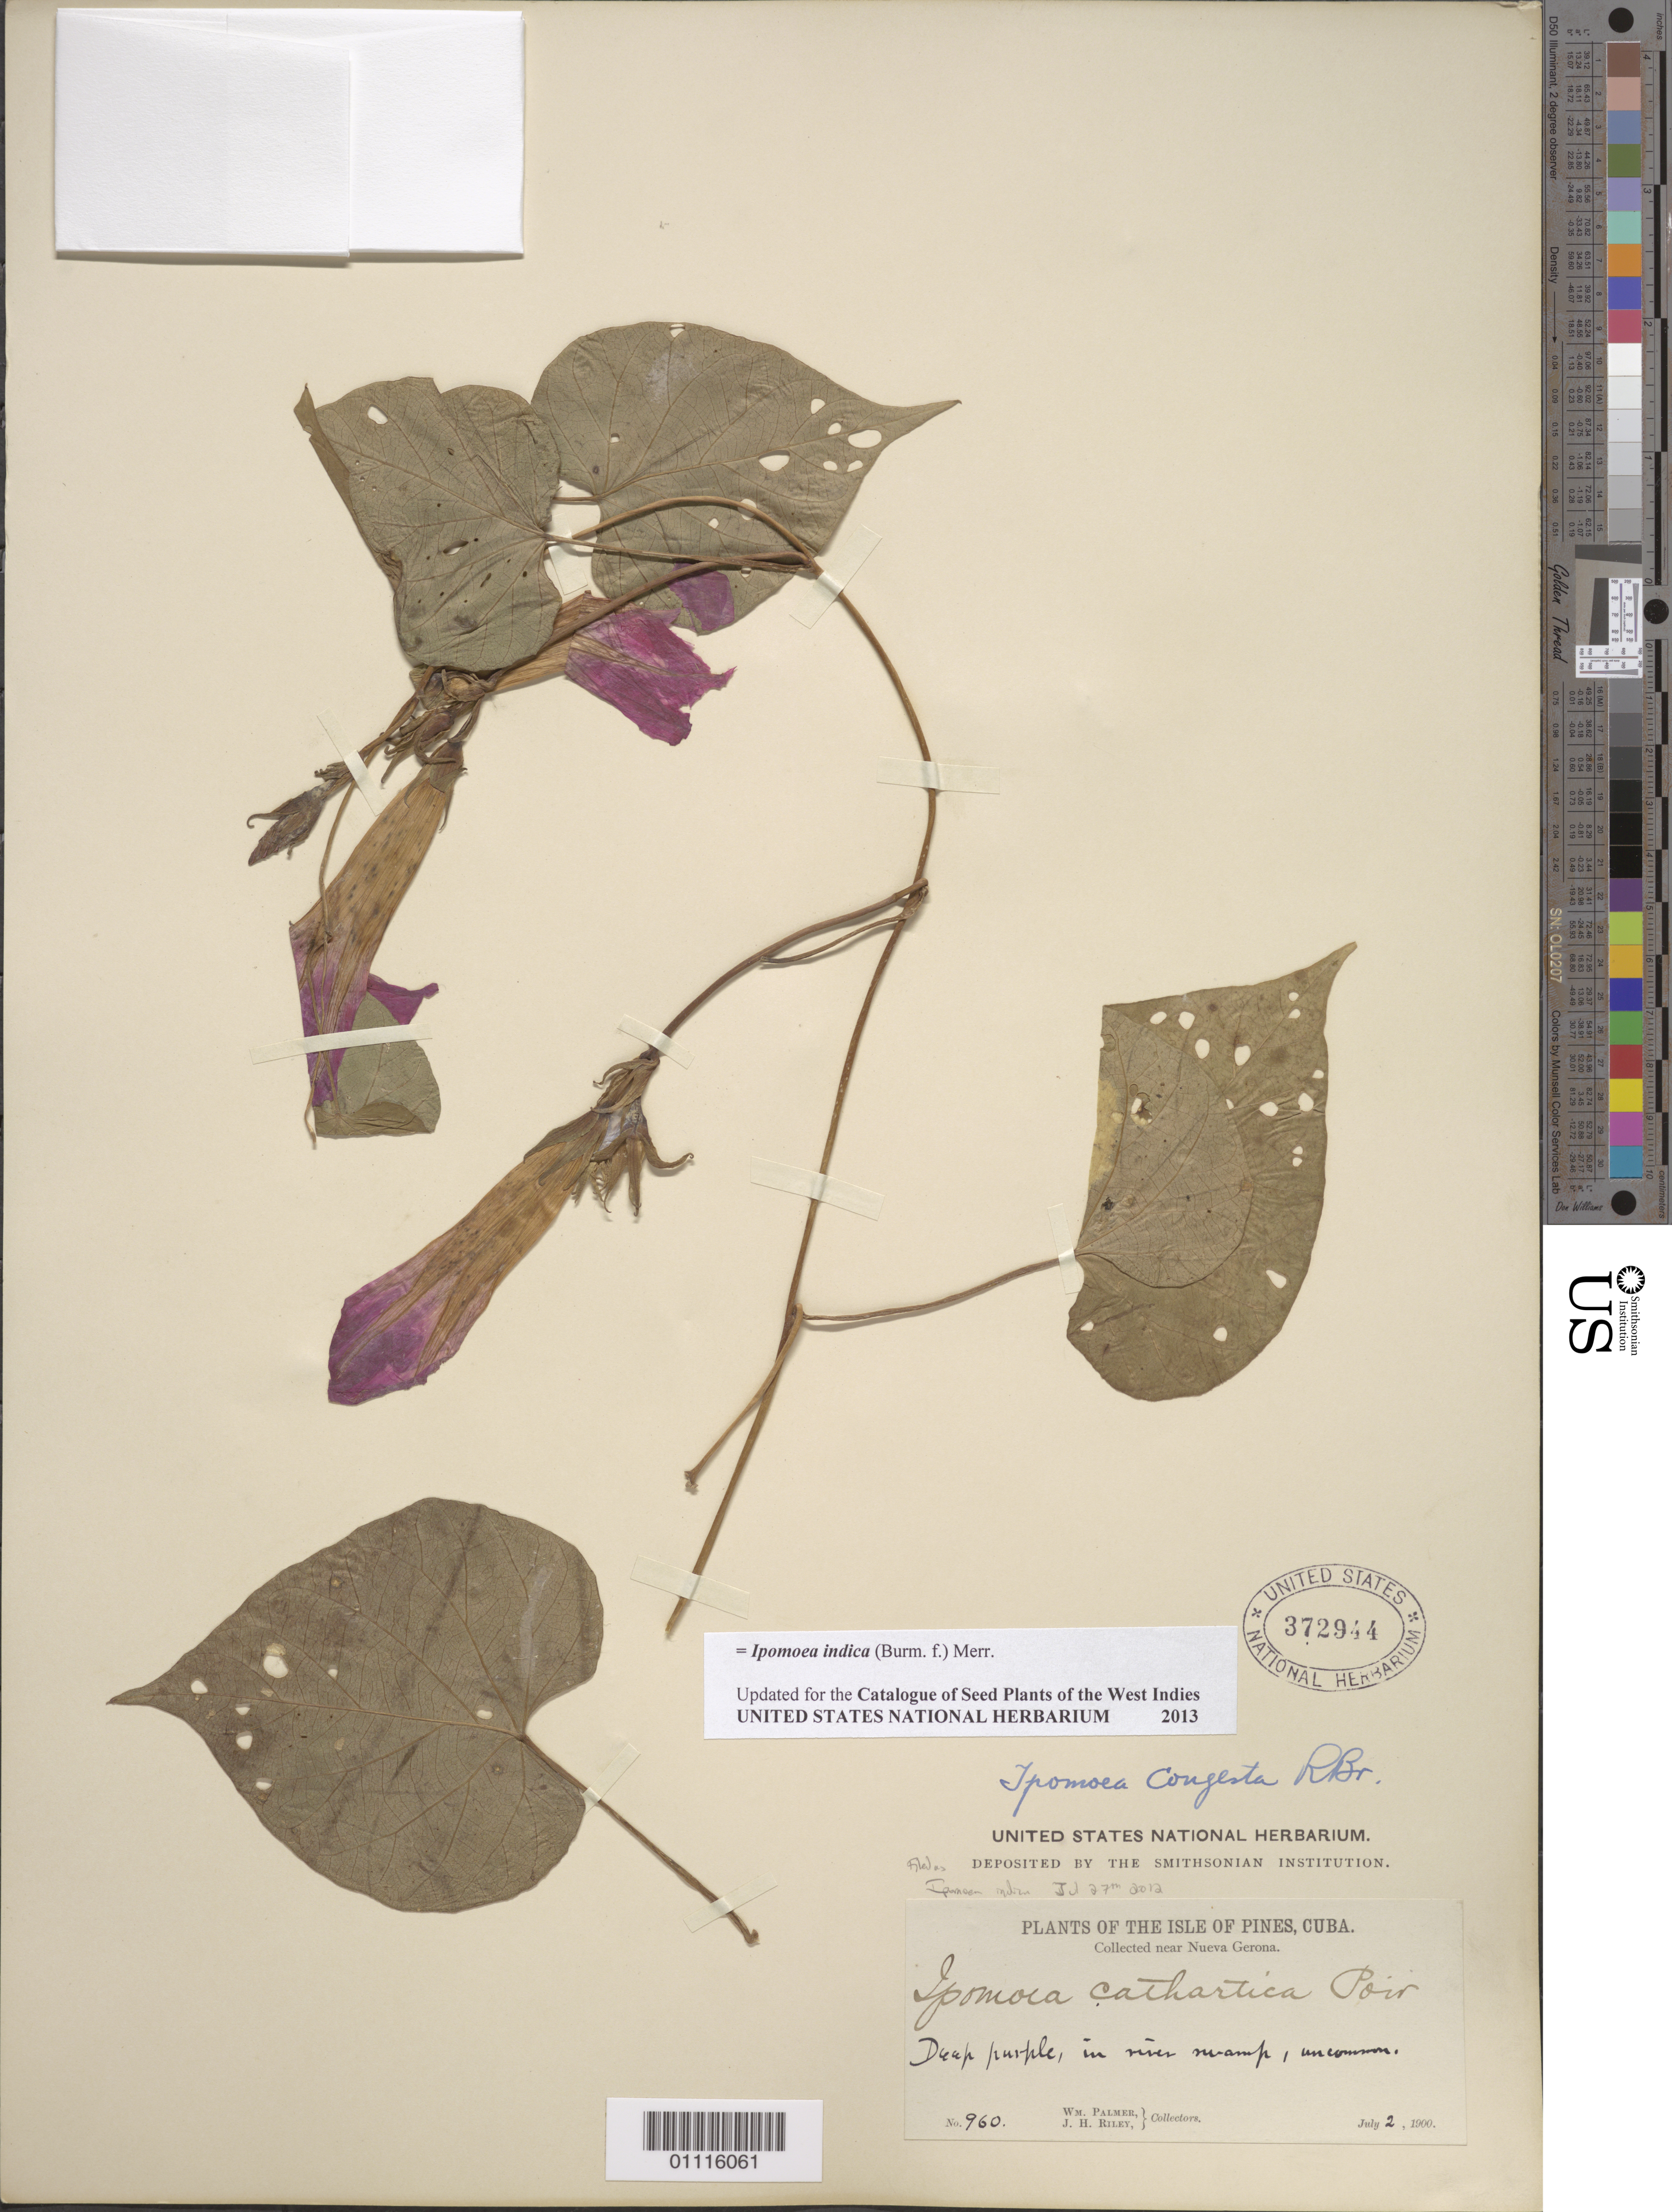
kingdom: Plantae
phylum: Tracheophyta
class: Magnoliopsida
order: Solanales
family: Convolvulaceae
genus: Ipomoea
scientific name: Ipomoea indica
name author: (Burm.) Merr.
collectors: W. Palmer & J. H. Riley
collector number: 960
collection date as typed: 02 Jul 1900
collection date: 1900-07-02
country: Cuba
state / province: Isla de La Juventud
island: Isla de la Juventud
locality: Isle of Pines, Collected near Nueva Gerona In river swamp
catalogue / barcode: US 372944